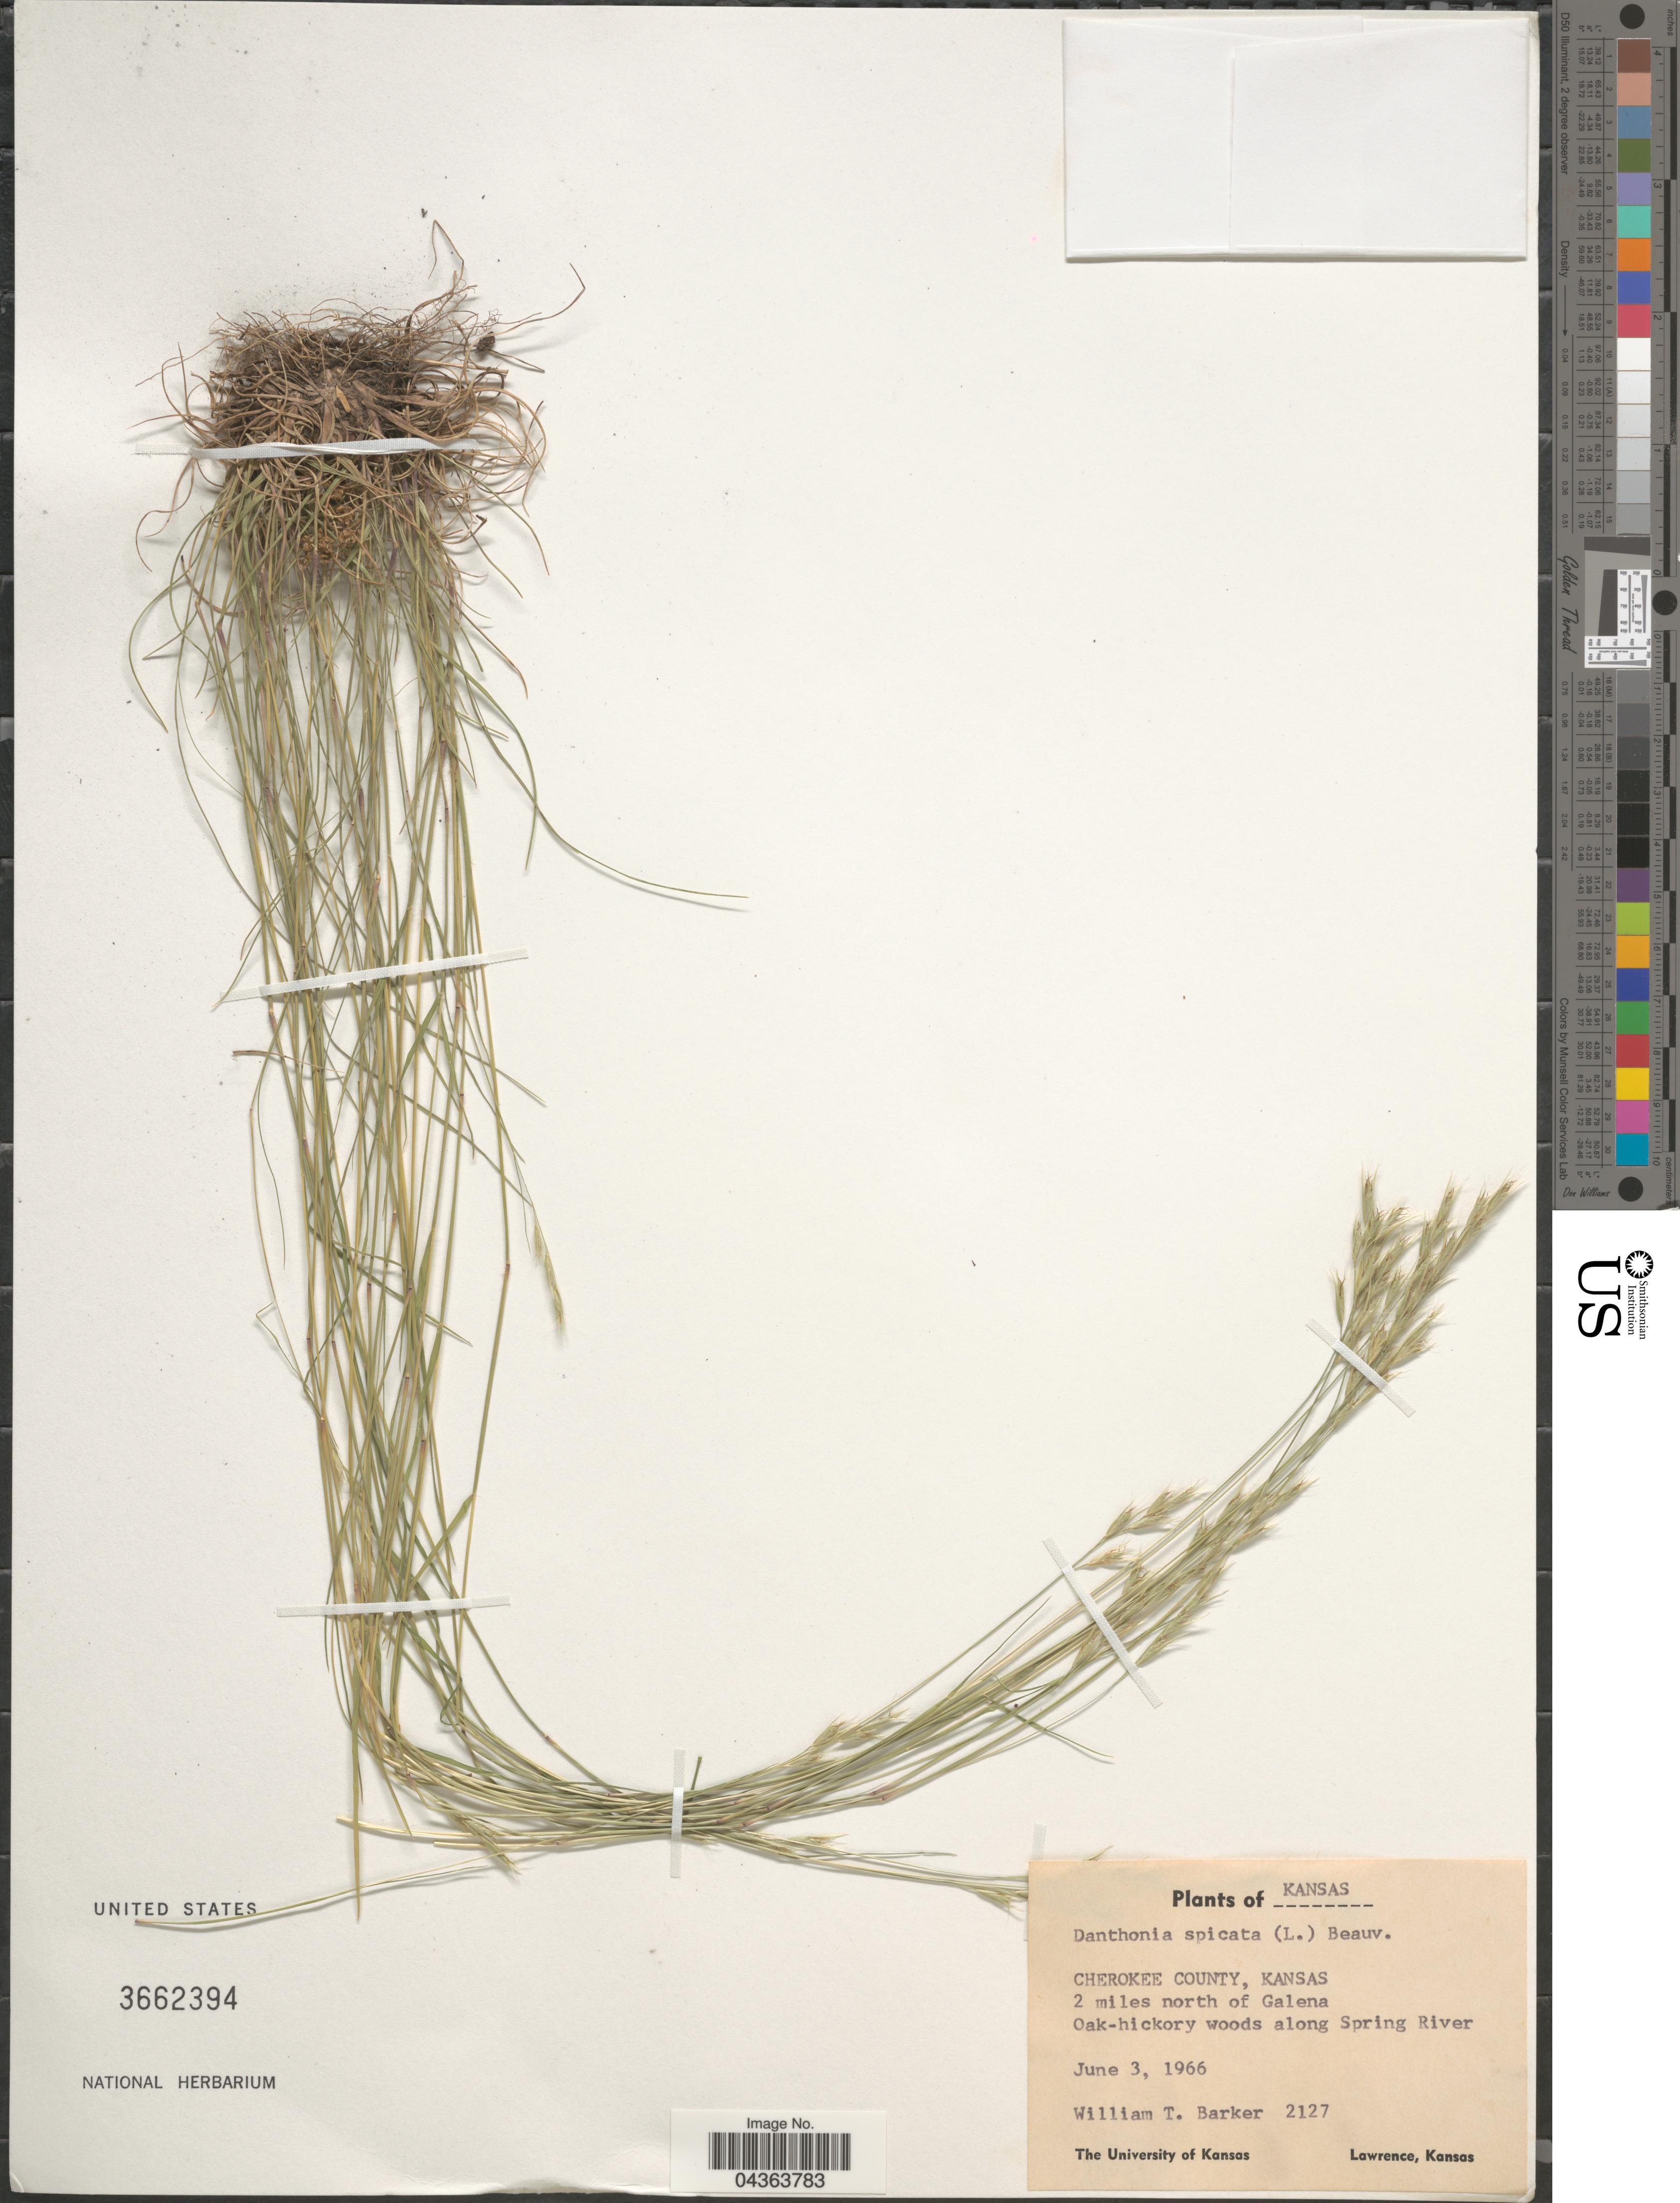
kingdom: Plantae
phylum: Tracheophyta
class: Liliopsida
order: Poales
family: Poaceae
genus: Danthonia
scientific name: Danthonia spicata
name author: (L.) P. Beauv. ex Roem. & Schult.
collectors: W. T. Barker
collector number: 2127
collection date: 1966-06-03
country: United States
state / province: Kansas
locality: Cherokee County. 2 miles north of Galena. Oak-hickory woods along Spring River.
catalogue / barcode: US 3662394